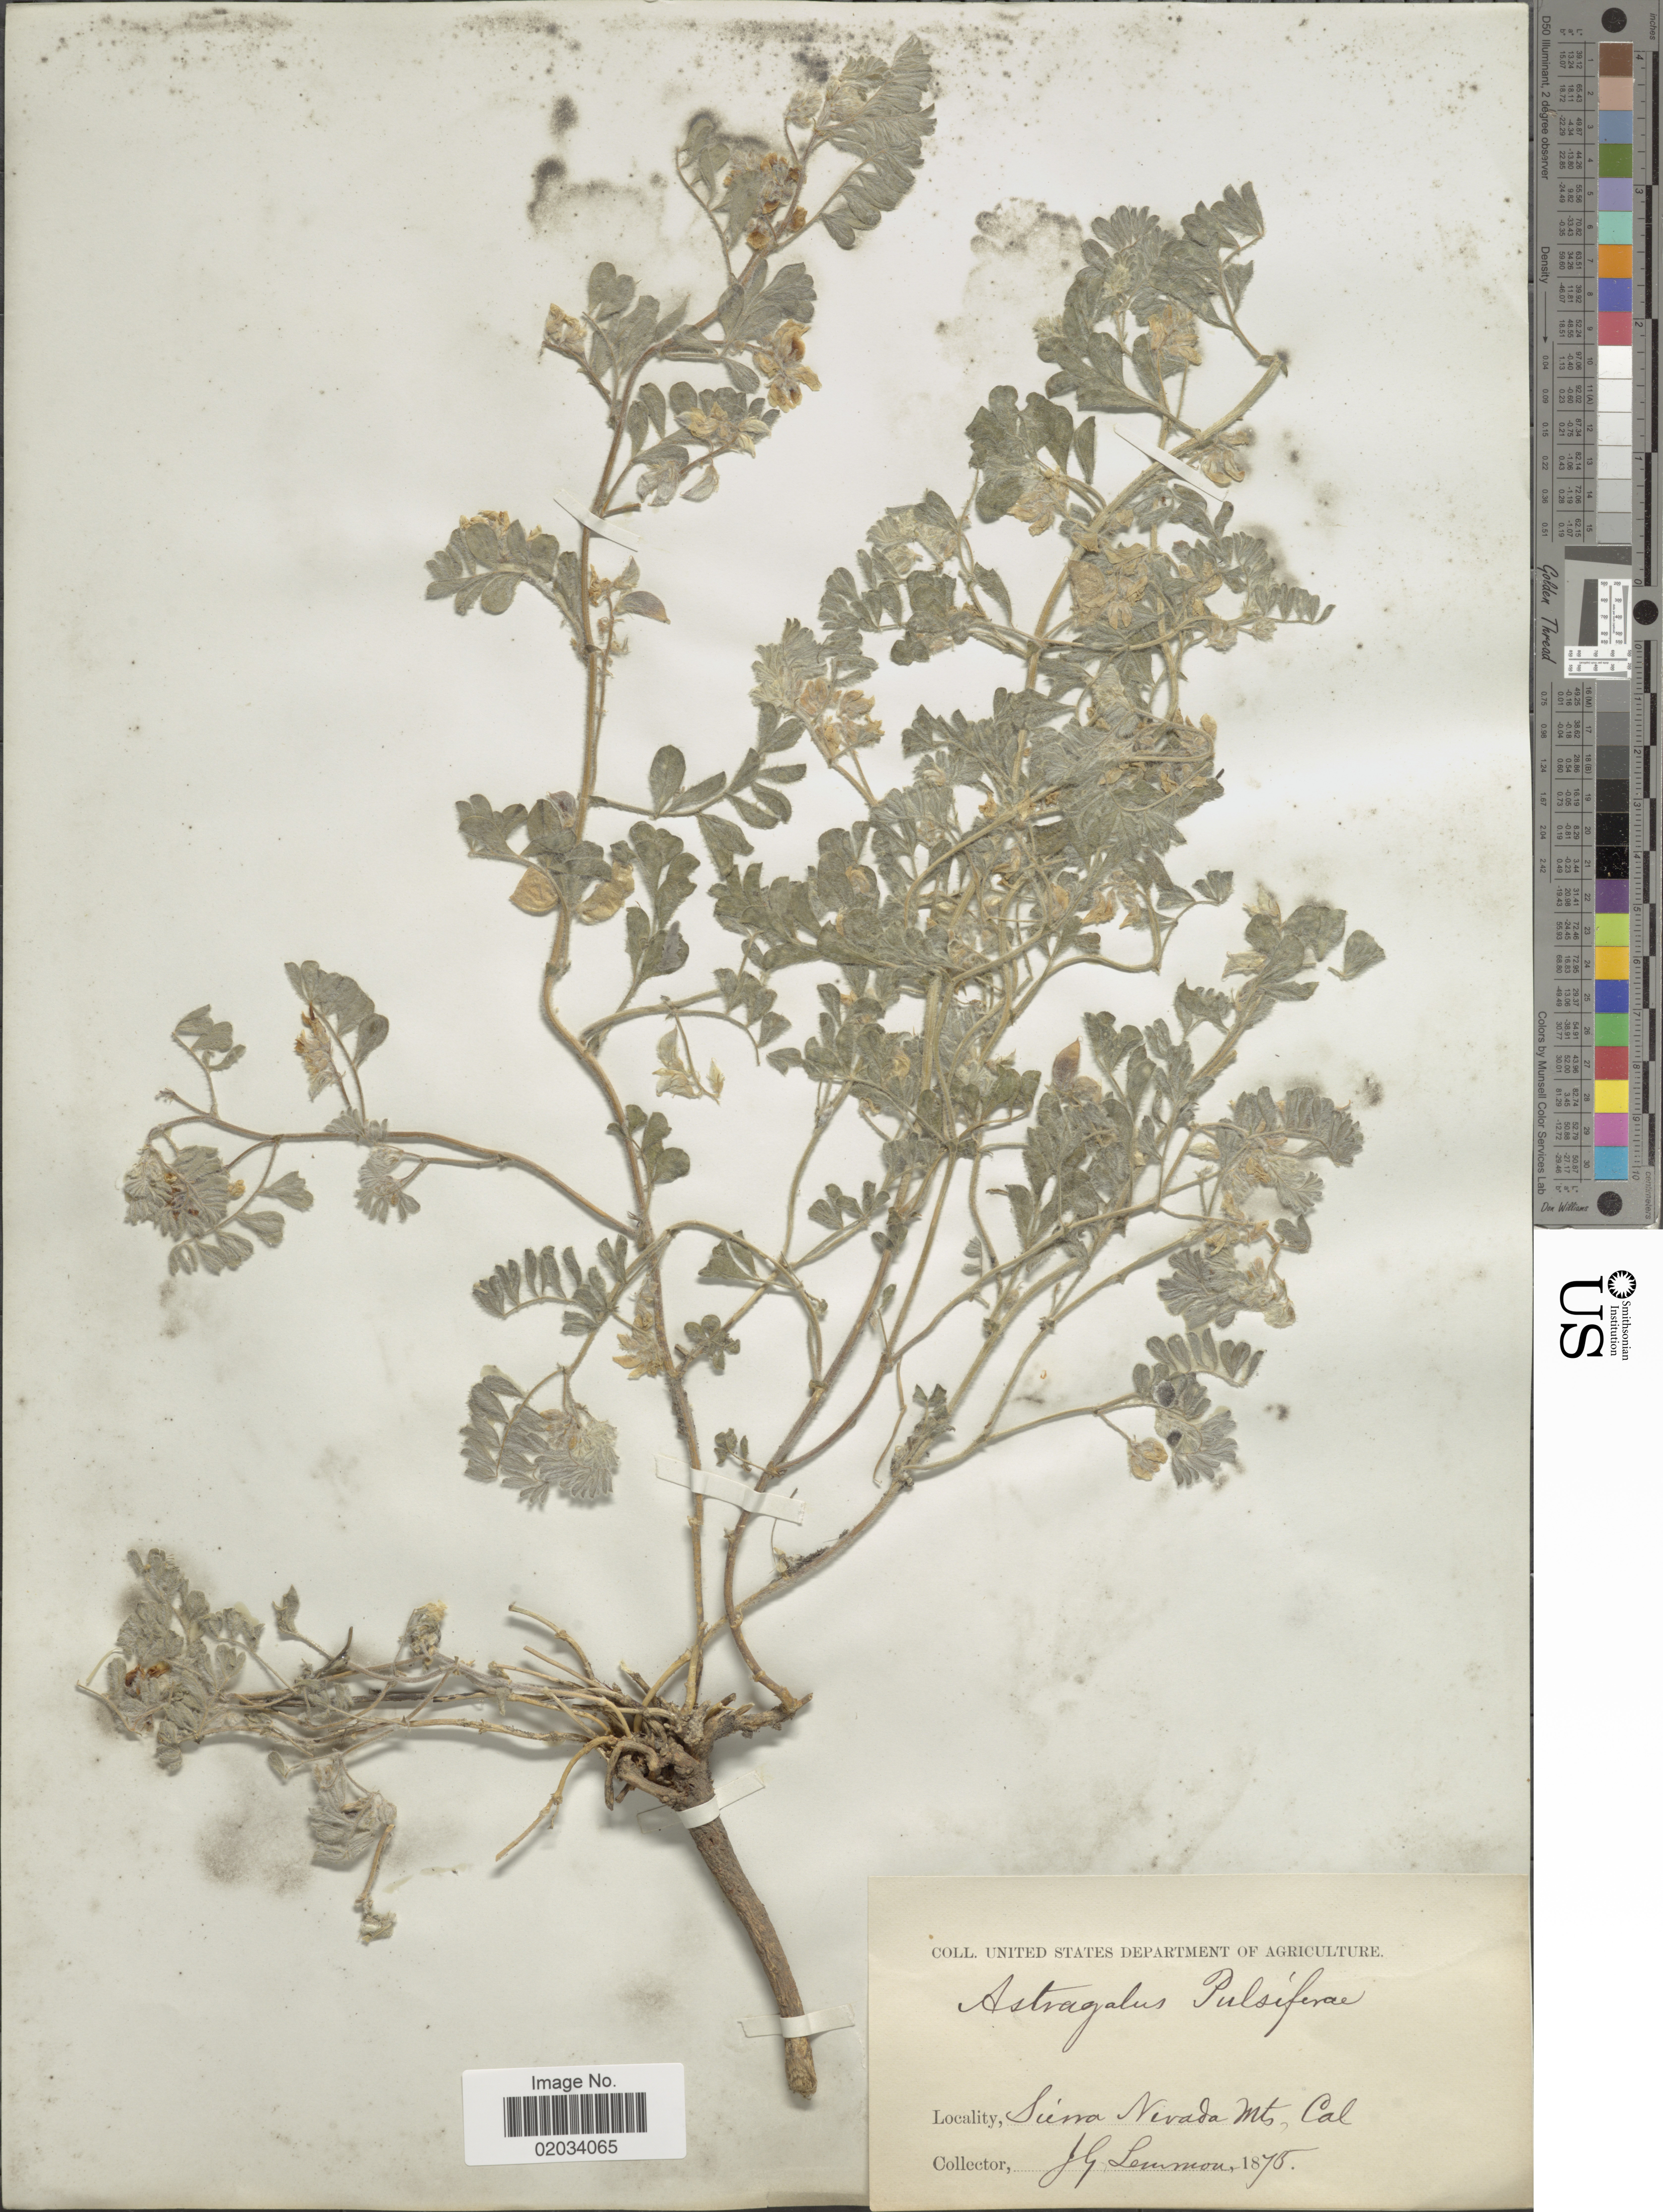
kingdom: Plantae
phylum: Tracheophyta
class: Magnoliopsida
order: Fabales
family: Fabaceae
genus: Astragalus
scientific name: Astragalus pulsiferae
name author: A. Gray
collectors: J. Lemmon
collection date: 1875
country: United States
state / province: California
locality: Sierra Nevada Mts, Cal